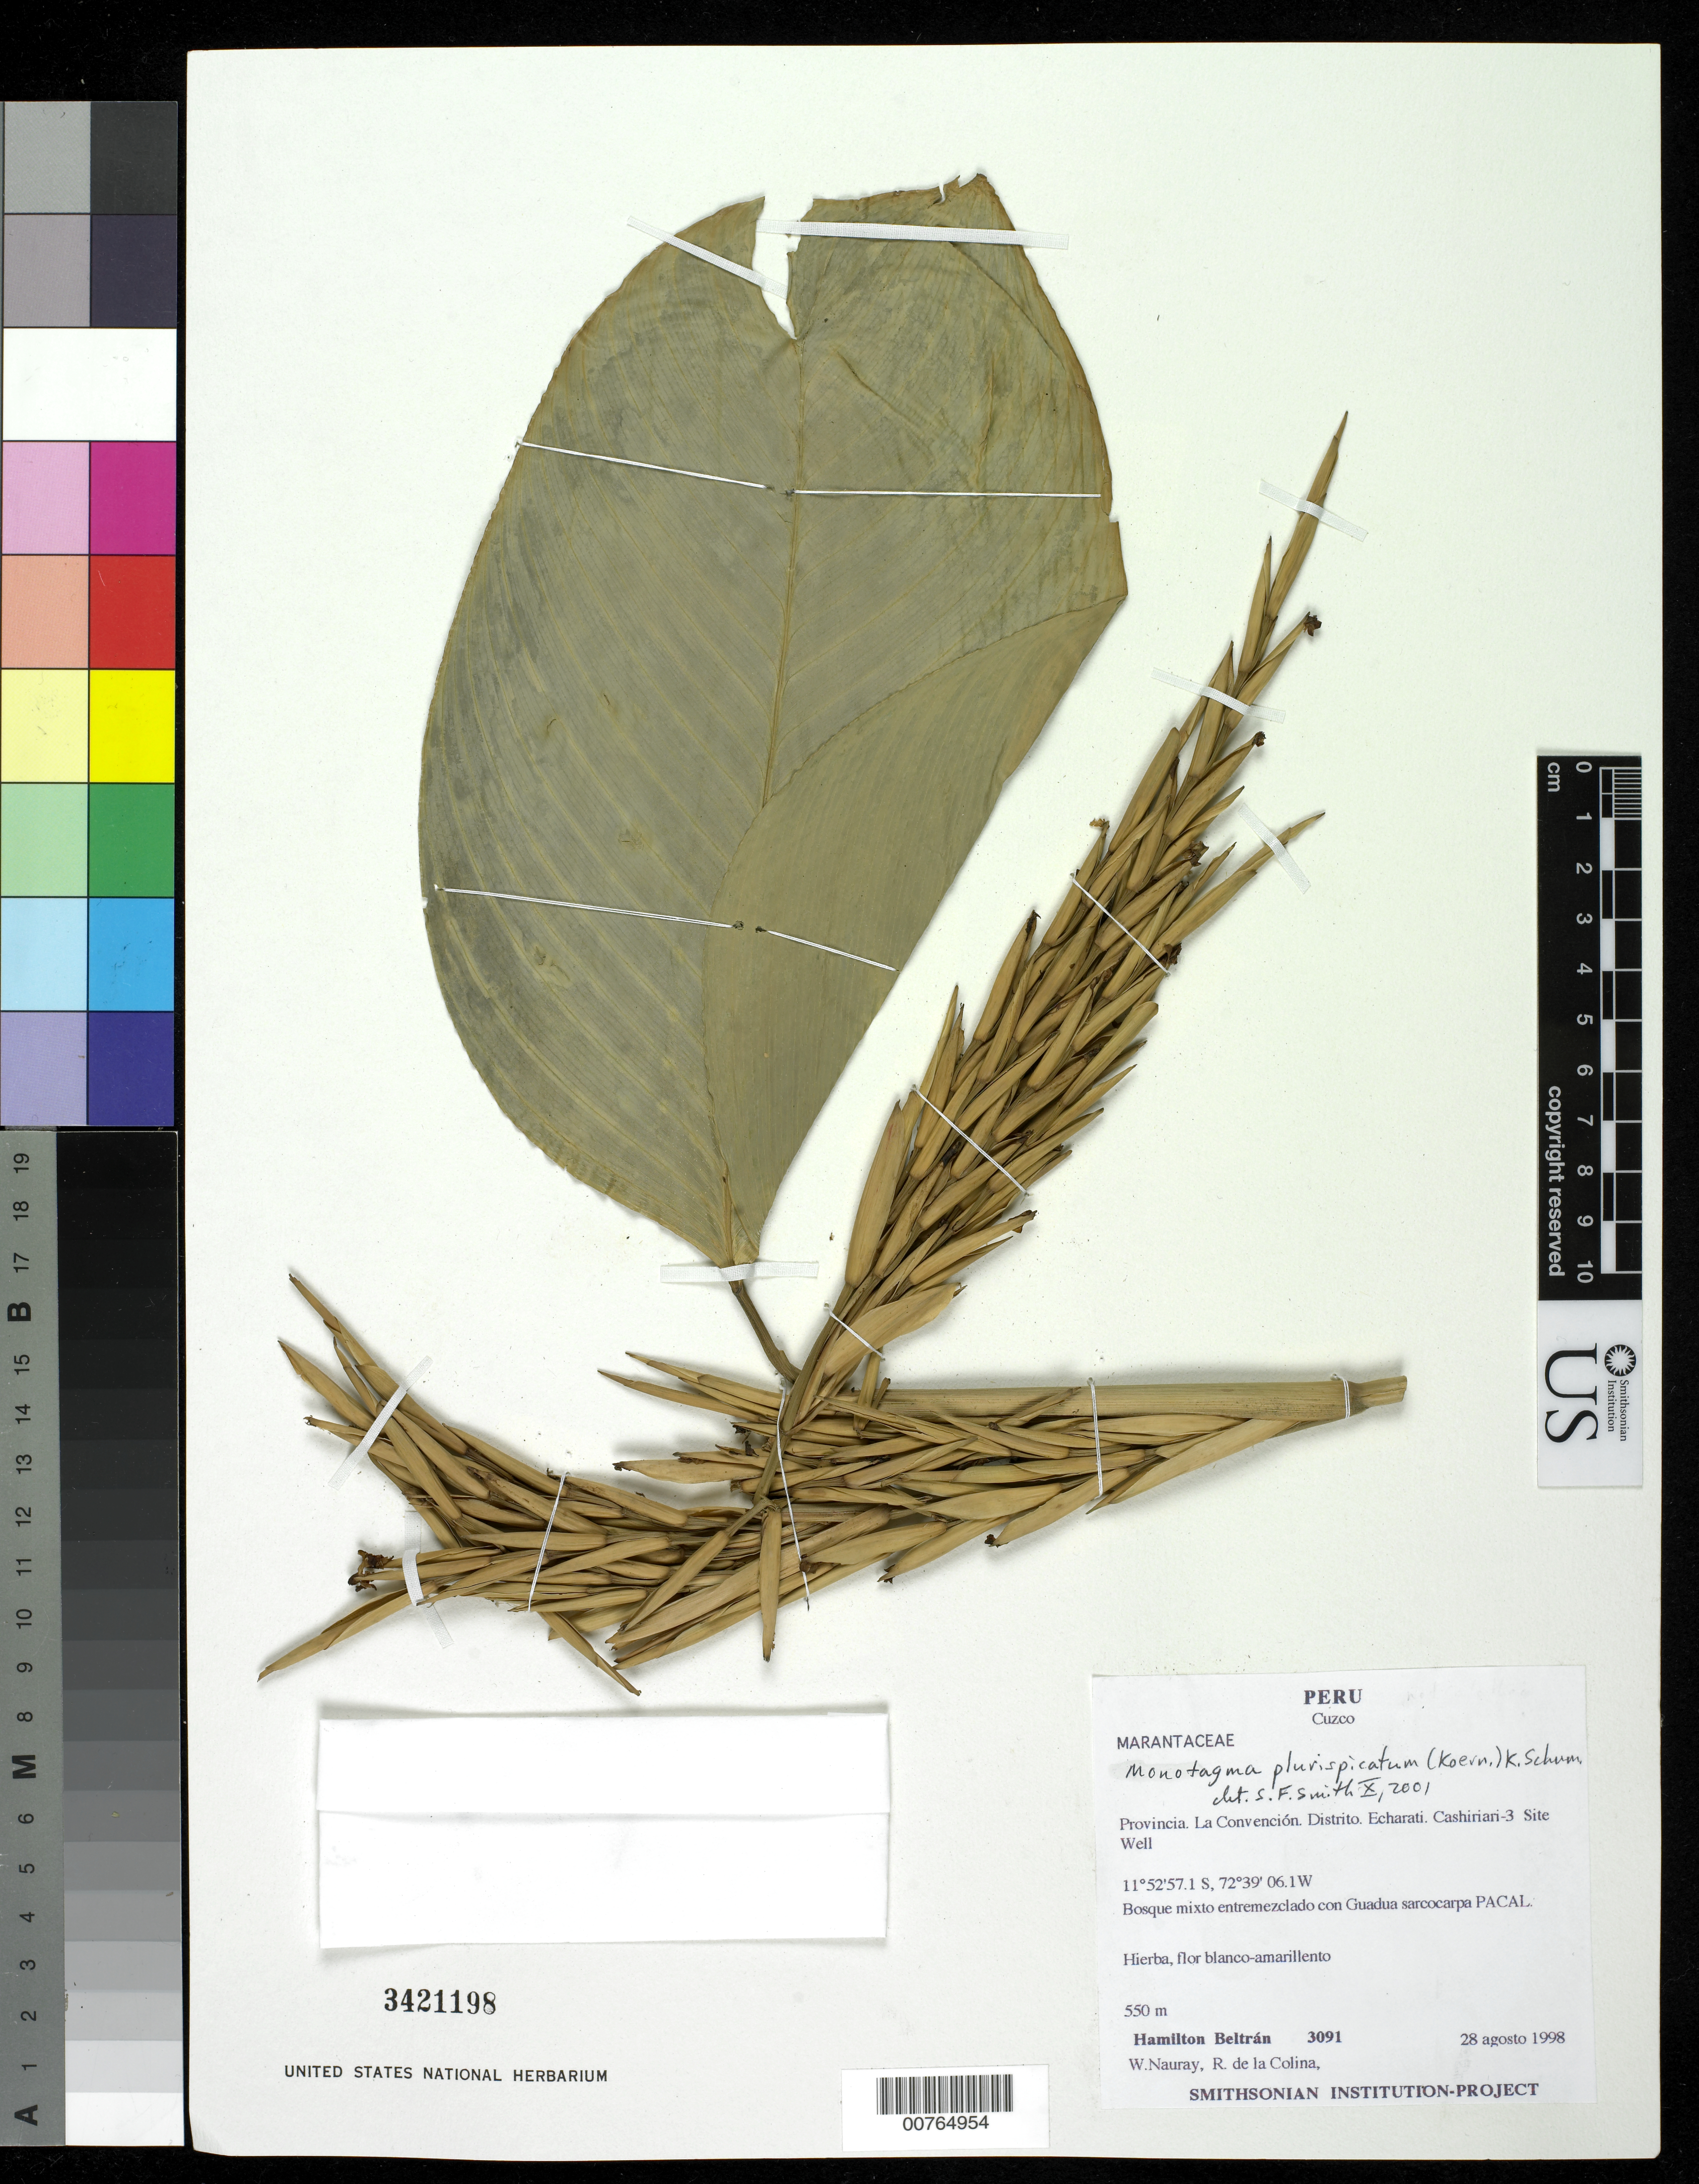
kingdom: Plantae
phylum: Tracheophyta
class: Liliopsida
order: Zingiberales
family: Marantaceae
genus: Monotagma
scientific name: Monotagma plurispicatum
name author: (Koern.) K. Schum.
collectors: H. Beltran, W. Nauray & R. de la Colina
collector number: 3091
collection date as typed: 28 Aug 1998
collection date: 1998-08-28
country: Peru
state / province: Cusco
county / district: La Convención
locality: Echarati, Cashiriari, 3 site will [?]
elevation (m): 550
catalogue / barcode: US 3421198